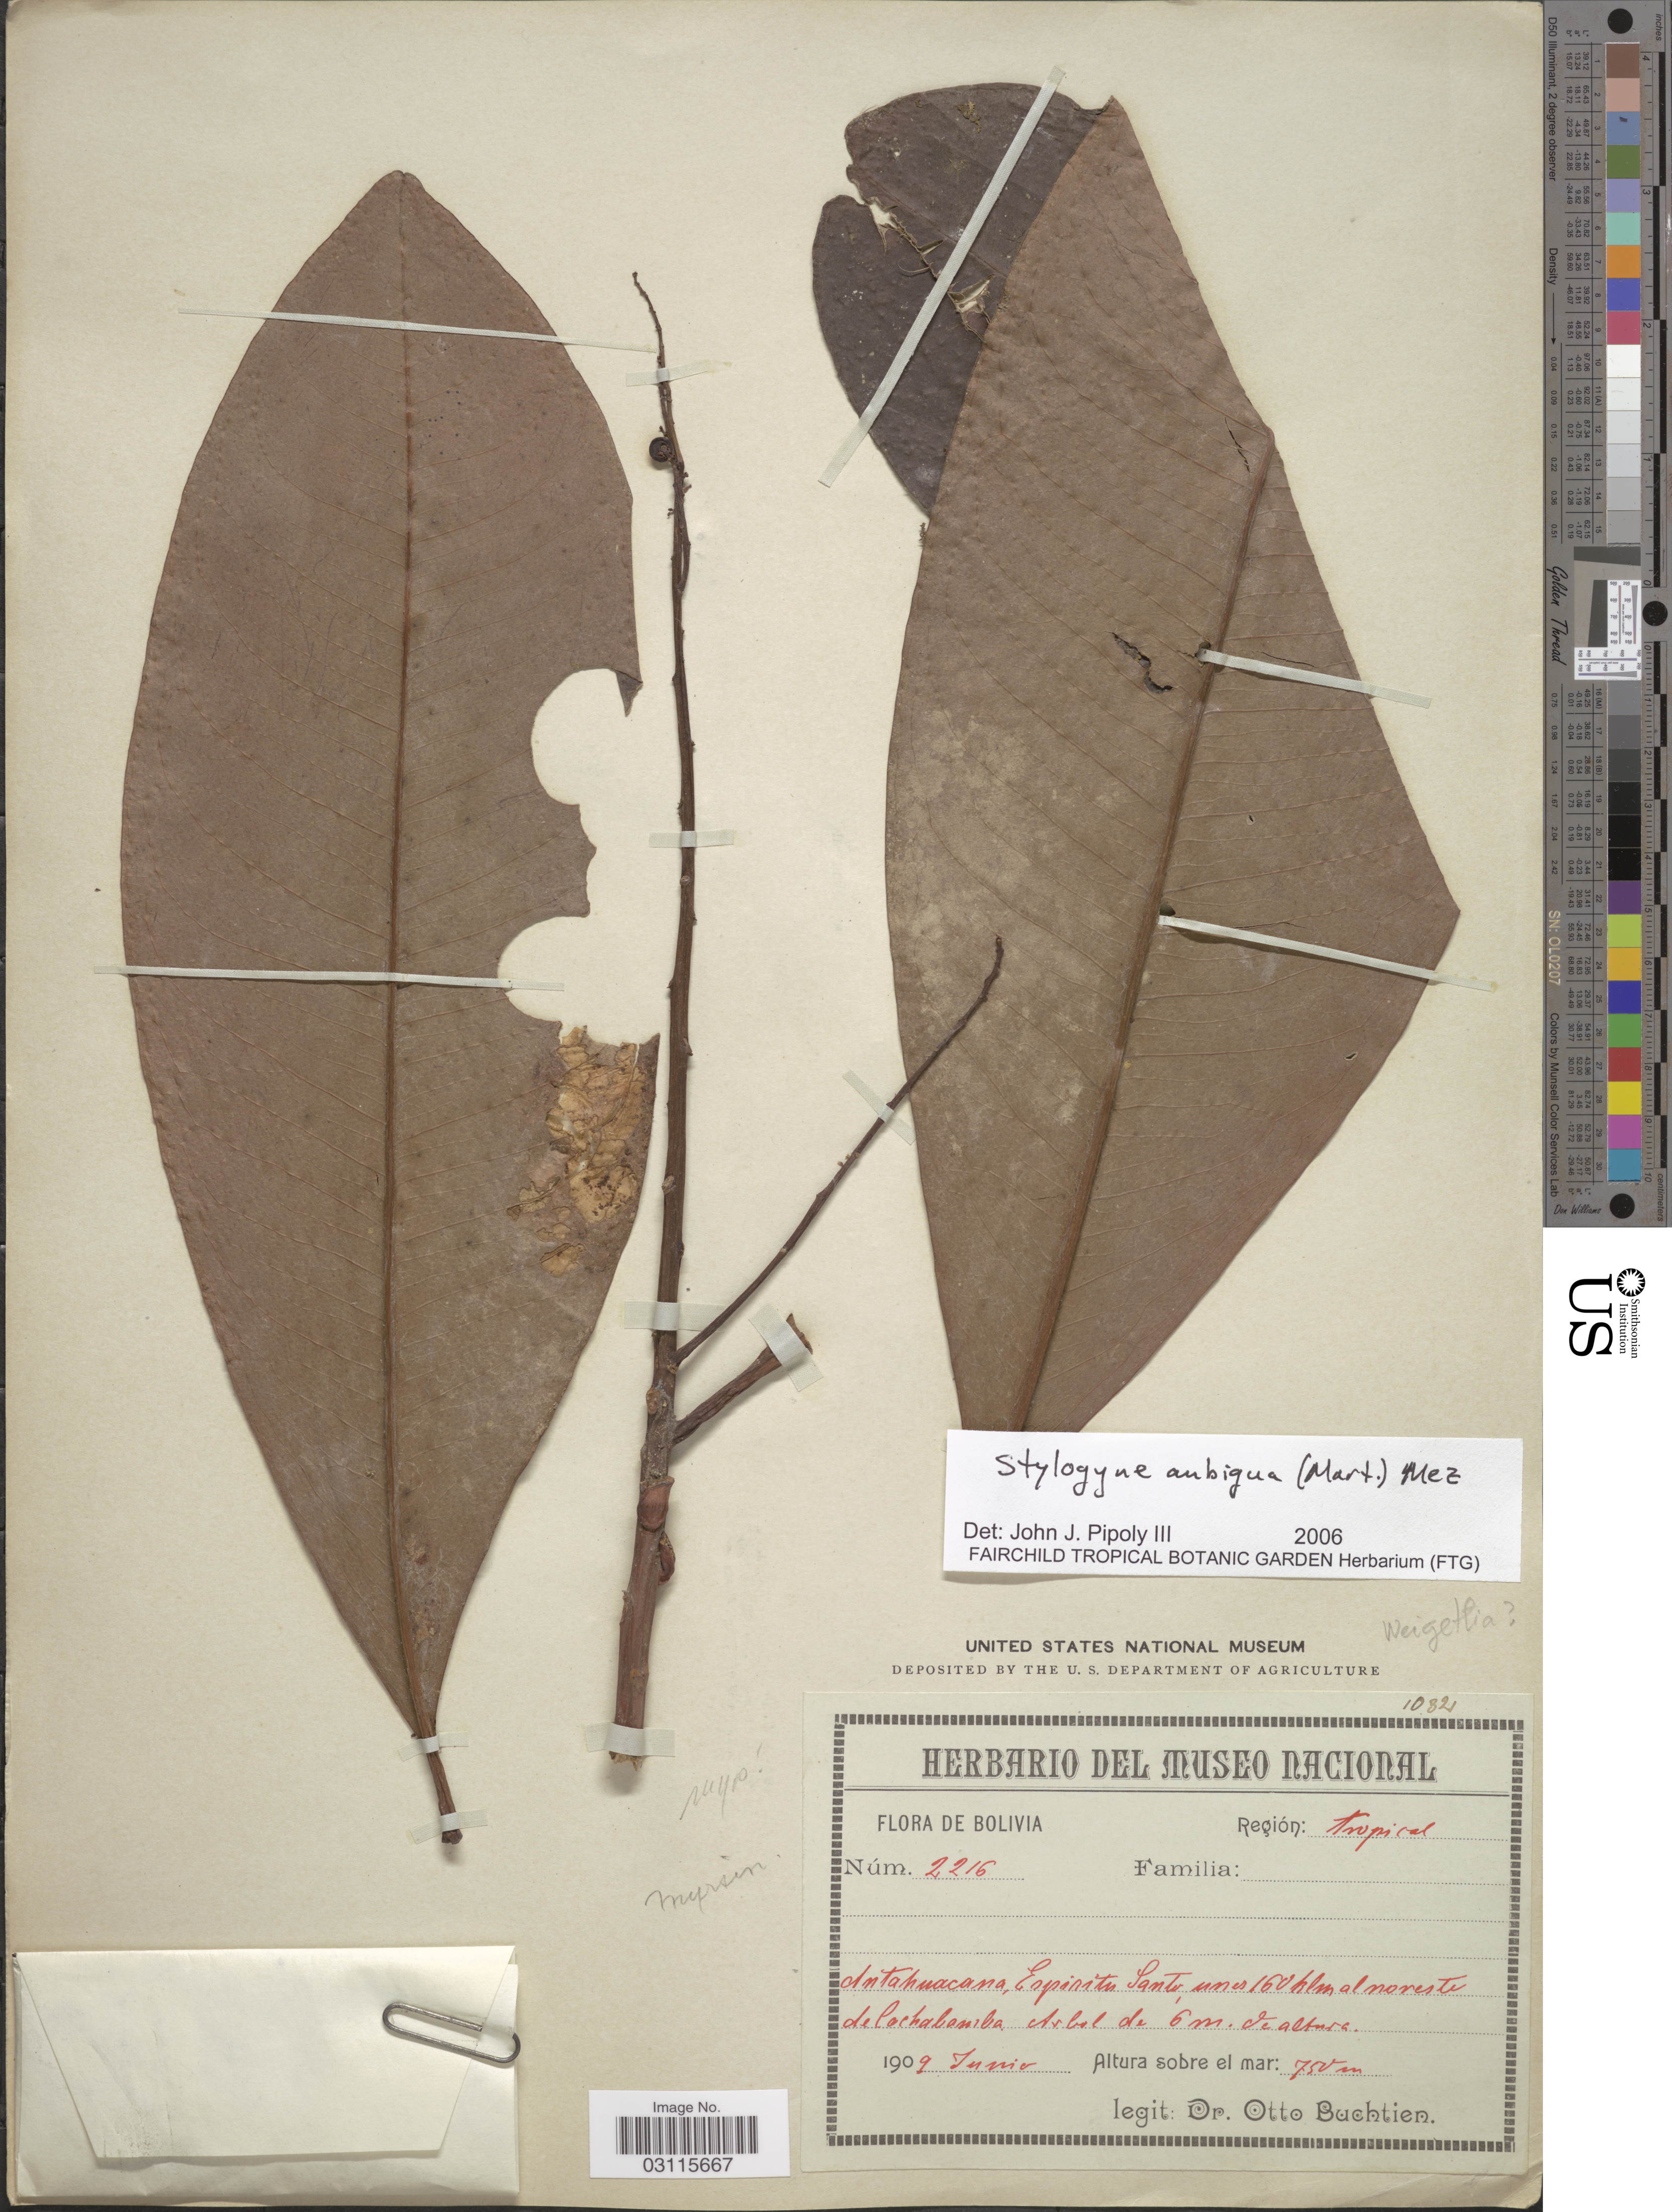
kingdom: Plantae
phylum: Tracheophyta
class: Magnoliopsida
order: Ericales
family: Primulaceae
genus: Stylogyne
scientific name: Stylogyne ambigua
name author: (Mart.) Mez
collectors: O. Buchtien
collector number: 2216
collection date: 1909-06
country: Bolivia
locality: Región: Tropical. Antachuacana, Espiritu Santo, unes 160 klm al noreste de Cochabamba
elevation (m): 750